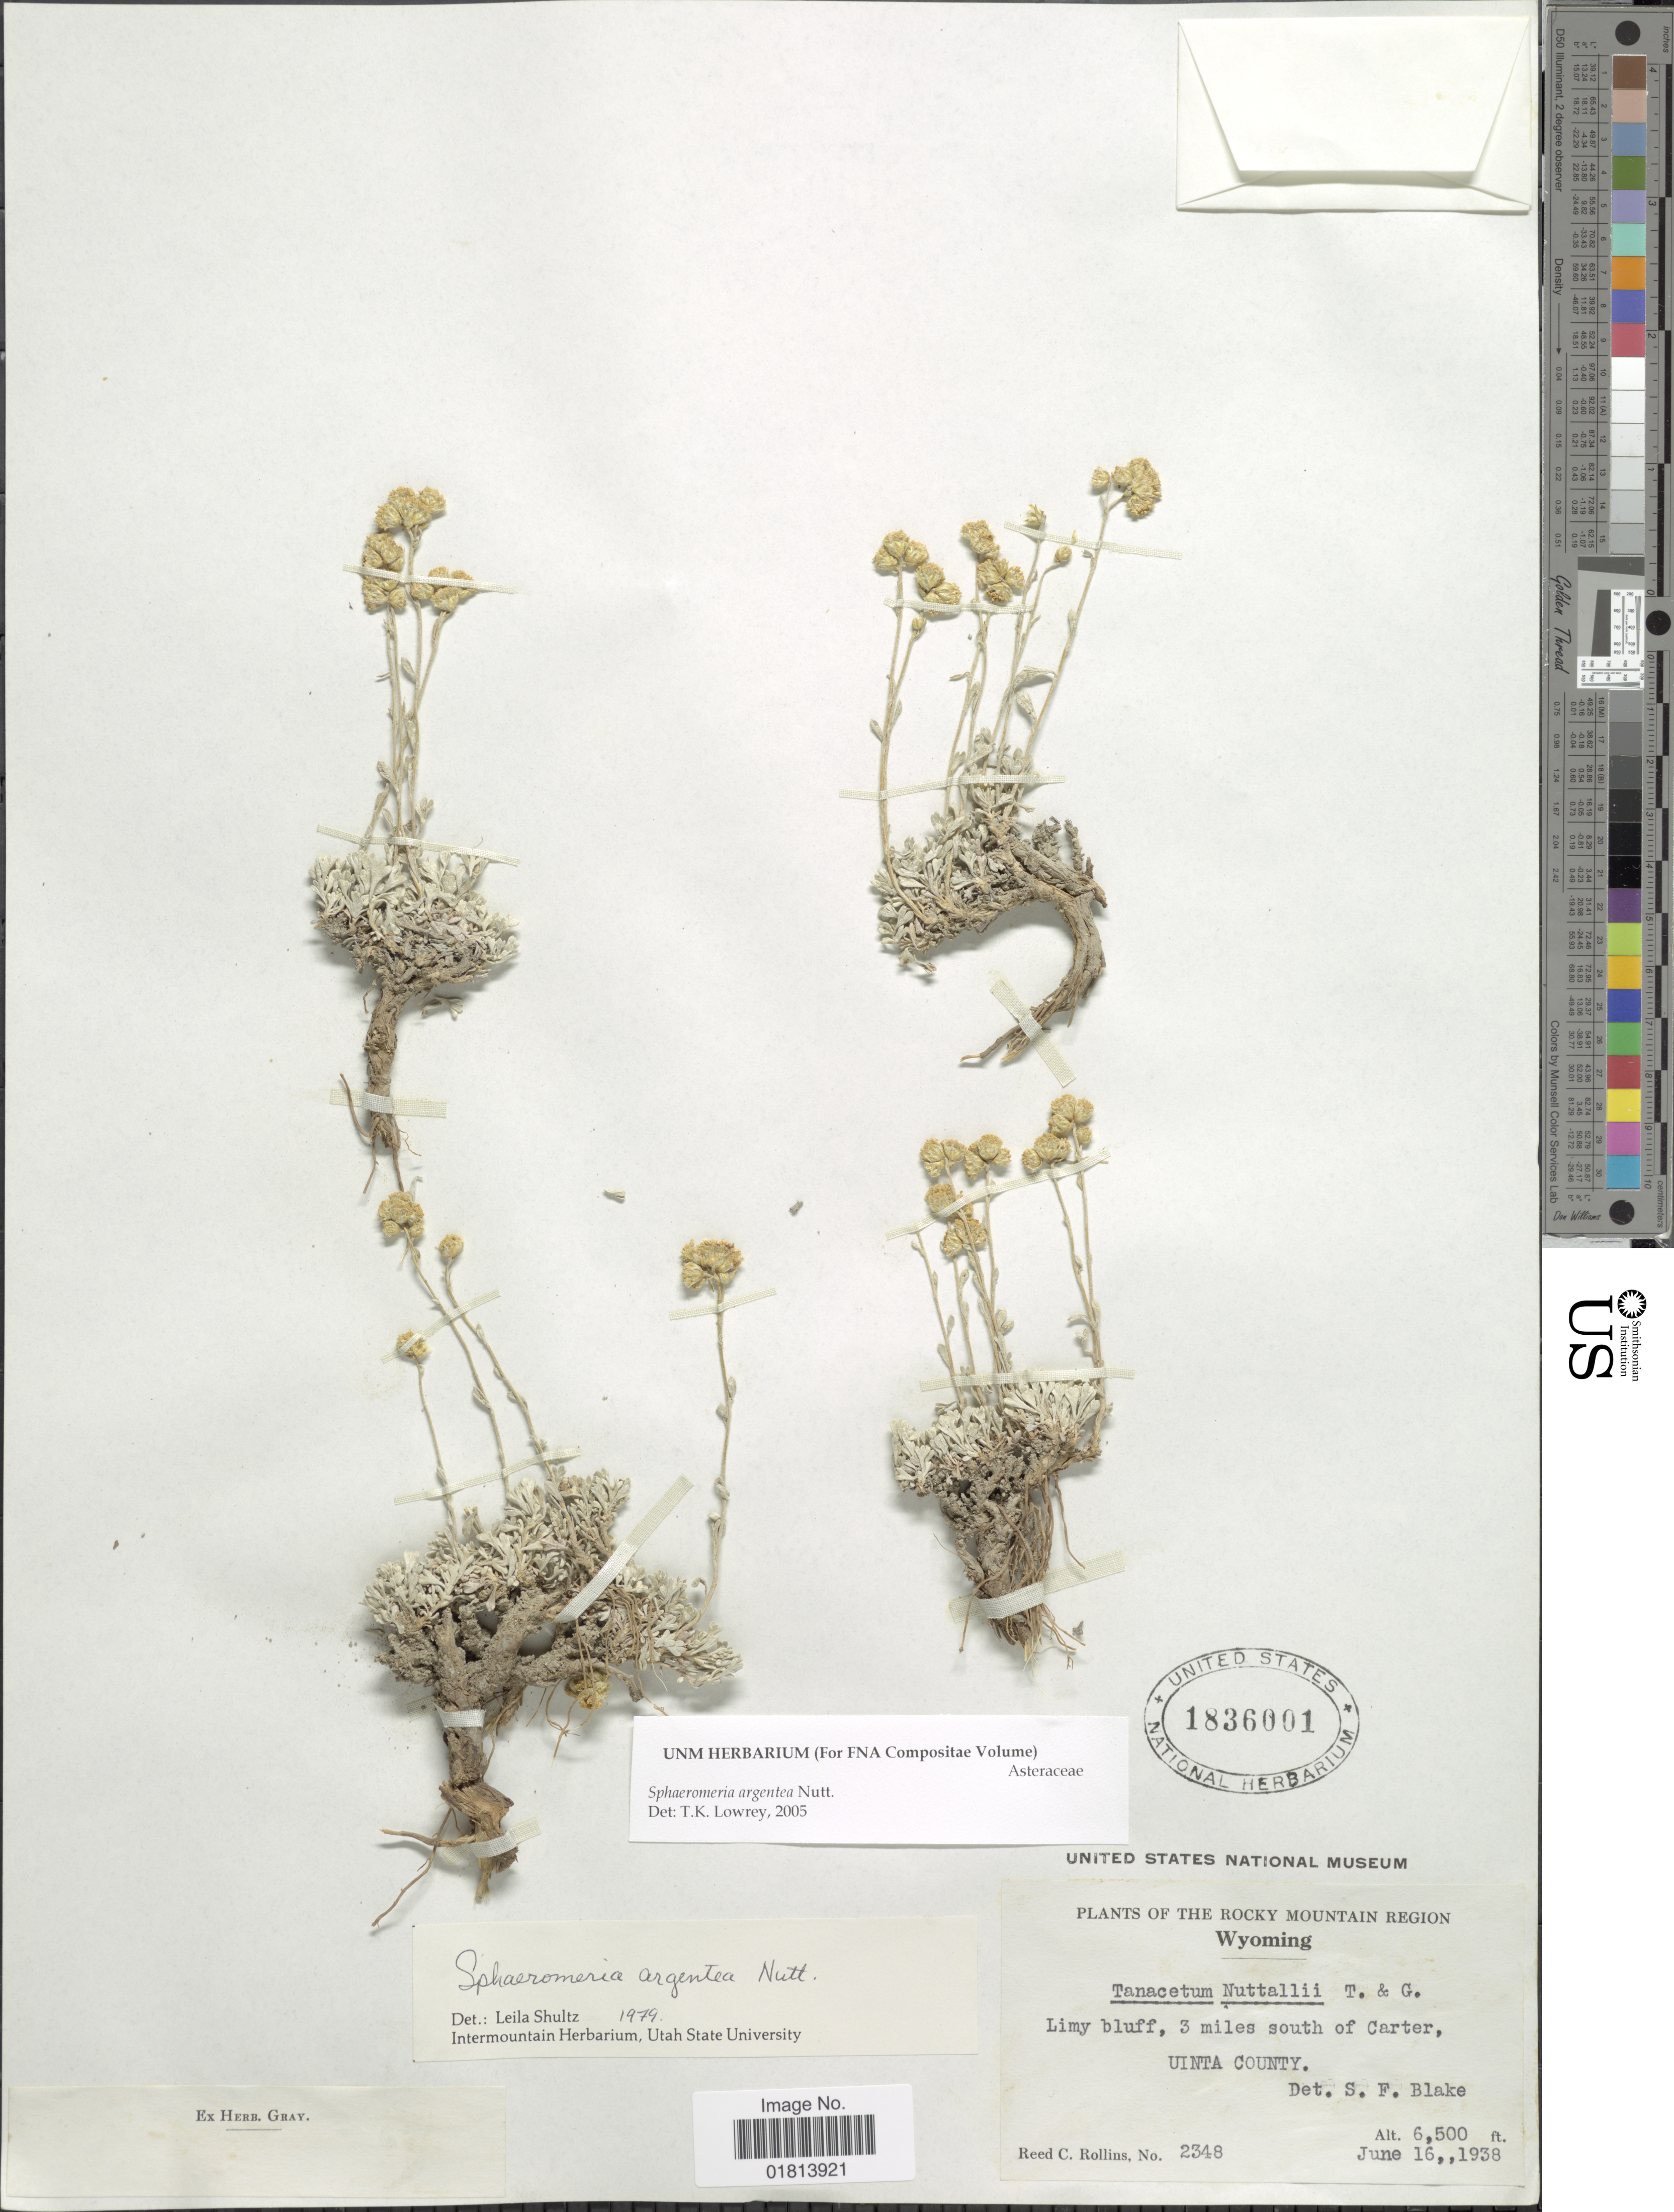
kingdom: Plantae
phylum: Tracheophyta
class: Magnoliopsida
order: Asterales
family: Asteraceae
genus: Sphaeromeria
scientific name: Sphaeromeria argentea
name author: Nutt.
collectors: R. C. Rollins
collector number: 2348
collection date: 1938-06-16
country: United States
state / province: Wyoming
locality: Limy bluffs, 3 miles south of Carter, Uinta County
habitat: limy bluff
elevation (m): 1981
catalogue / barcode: US 1836001